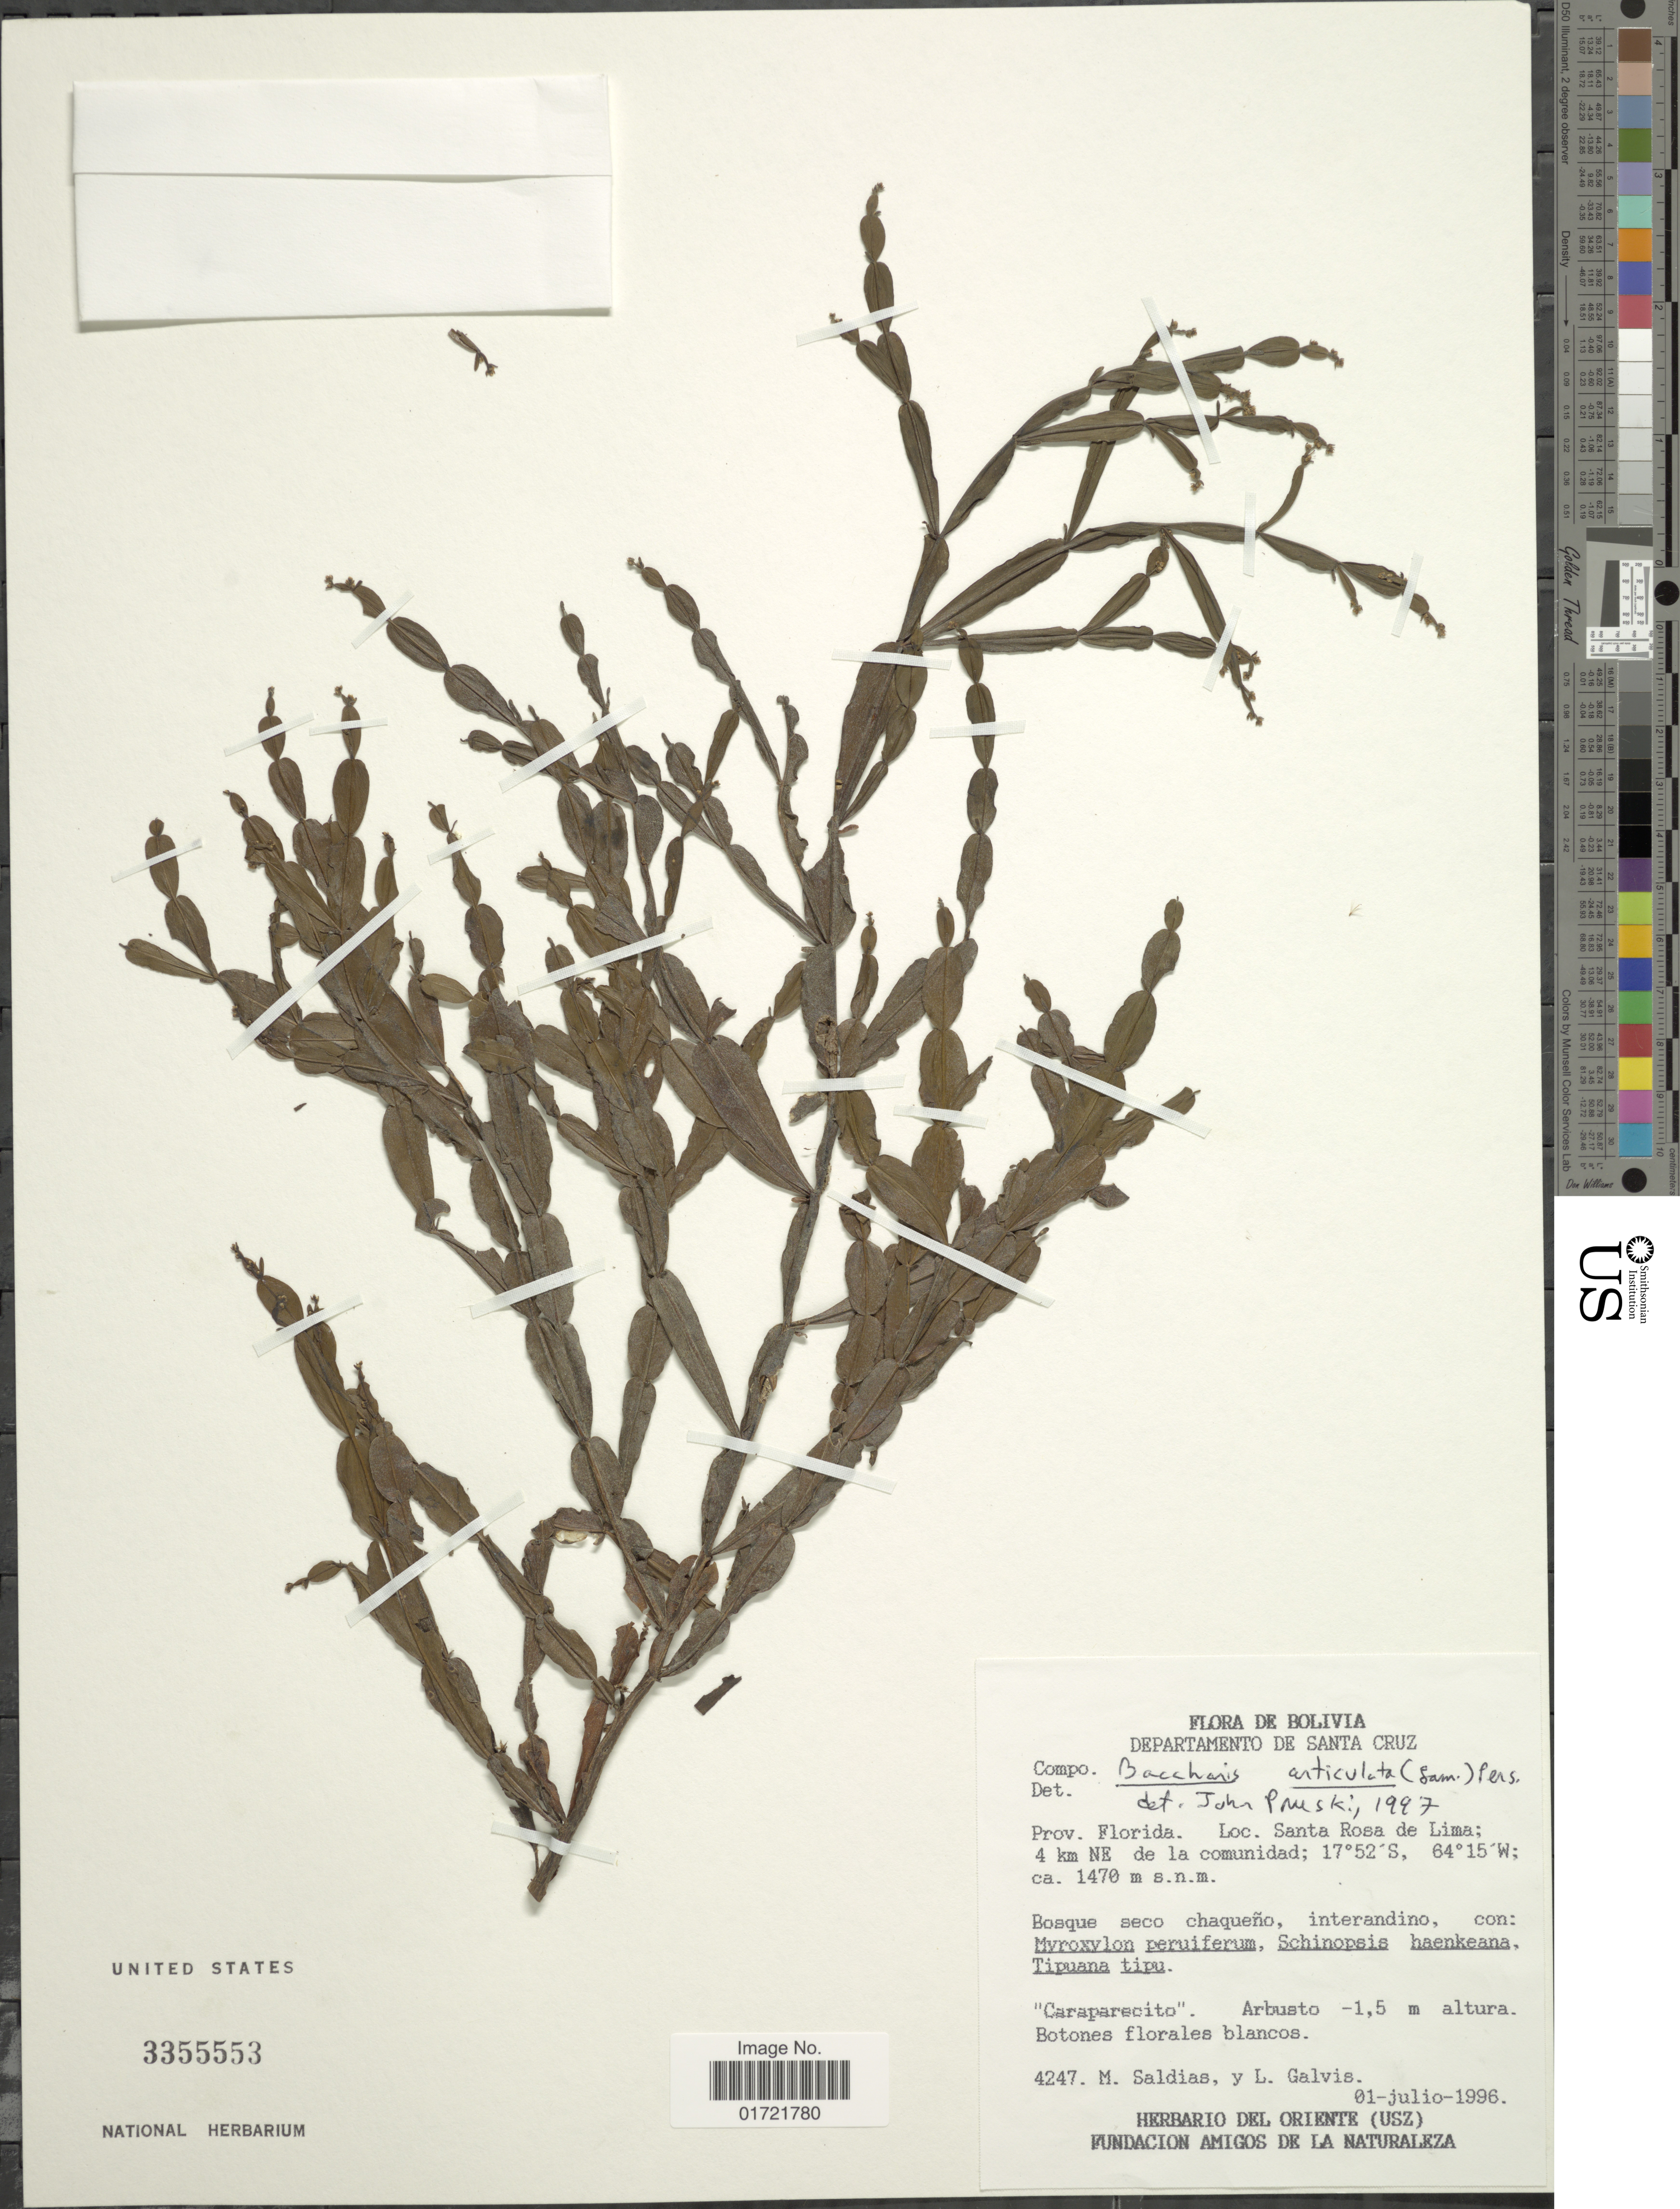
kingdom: Plantae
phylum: Tracheophyta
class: Magnoliopsida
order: Asterales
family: Asteraceae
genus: Baccharis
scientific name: Baccharis articulata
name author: (Lam.) Pers.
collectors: M. Saldias & L. Galvis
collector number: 4247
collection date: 1996-07-01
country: Bolivia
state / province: Santa Cruz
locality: Departamento de Santa Cruz, Prov. Florida, Santa Rosa de Lima: 4 km NE de la comunidad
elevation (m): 1470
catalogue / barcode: US 3355553